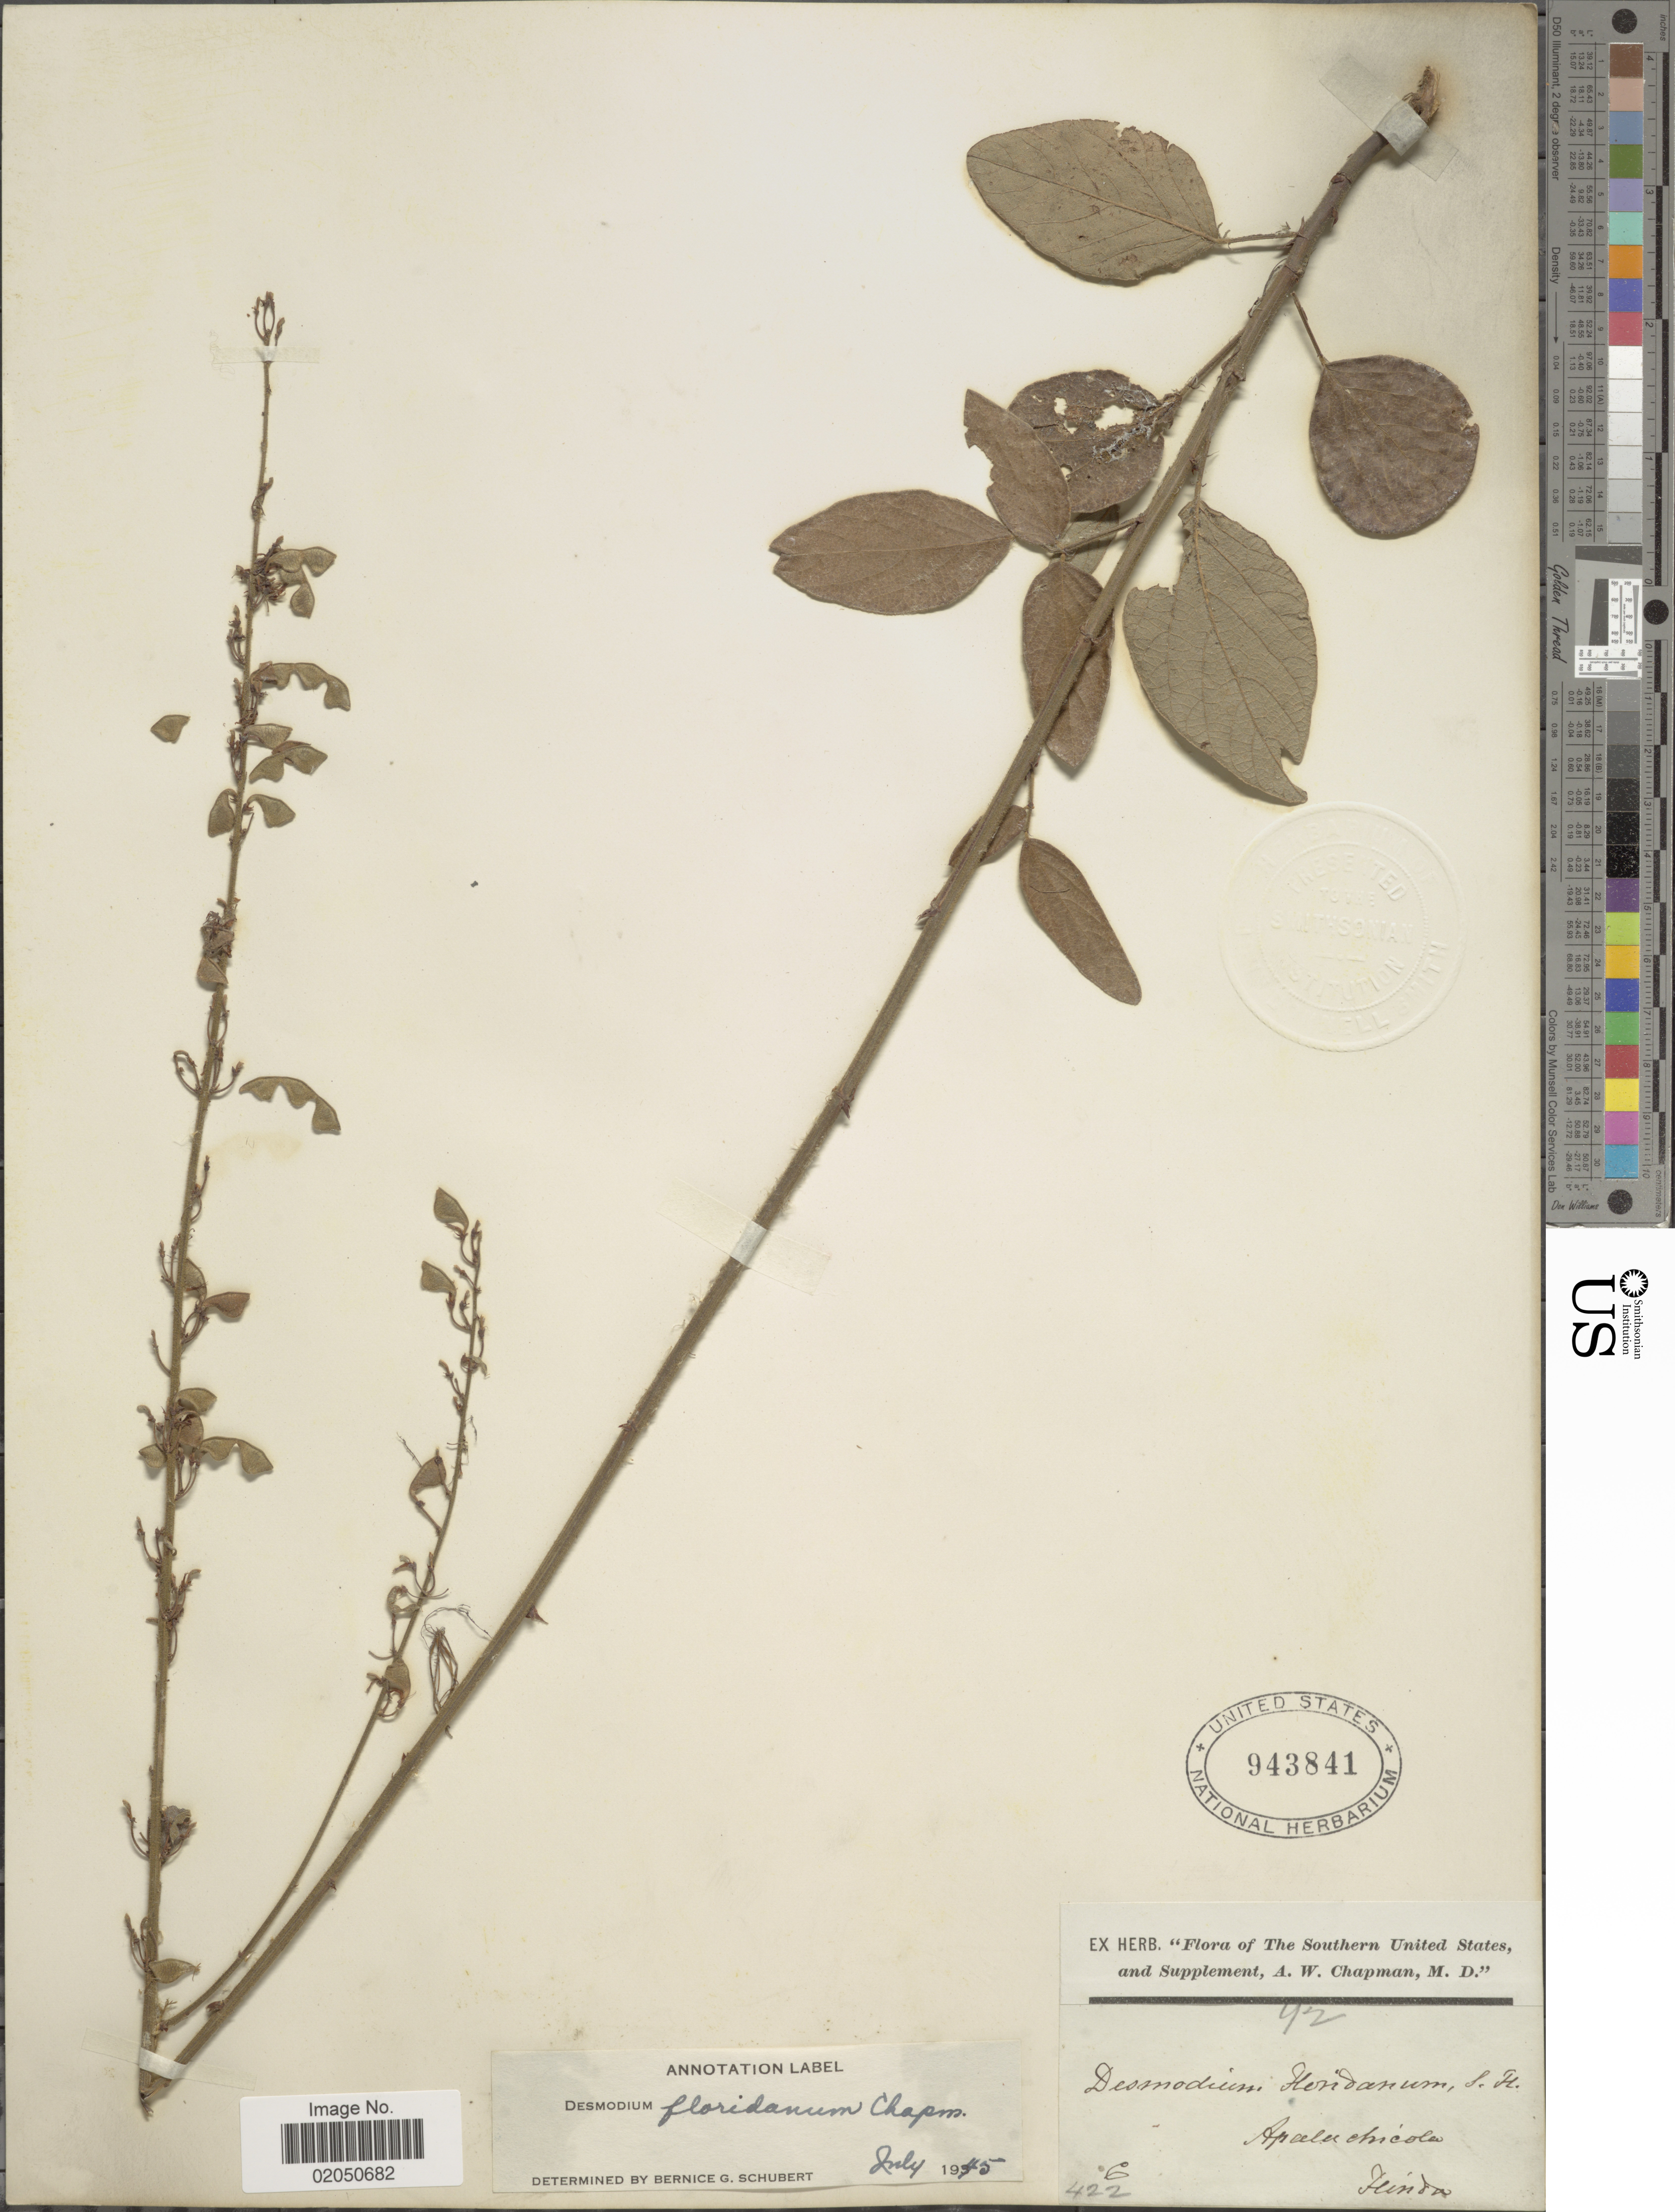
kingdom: Plantae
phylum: Tracheophyta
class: Magnoliopsida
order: Fabales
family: Fabaceae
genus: Desmodium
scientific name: Desmodium floridanum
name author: Chapm.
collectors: A. W. Chapman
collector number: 422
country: United States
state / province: Florida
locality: Apalachicola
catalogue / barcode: US 943841